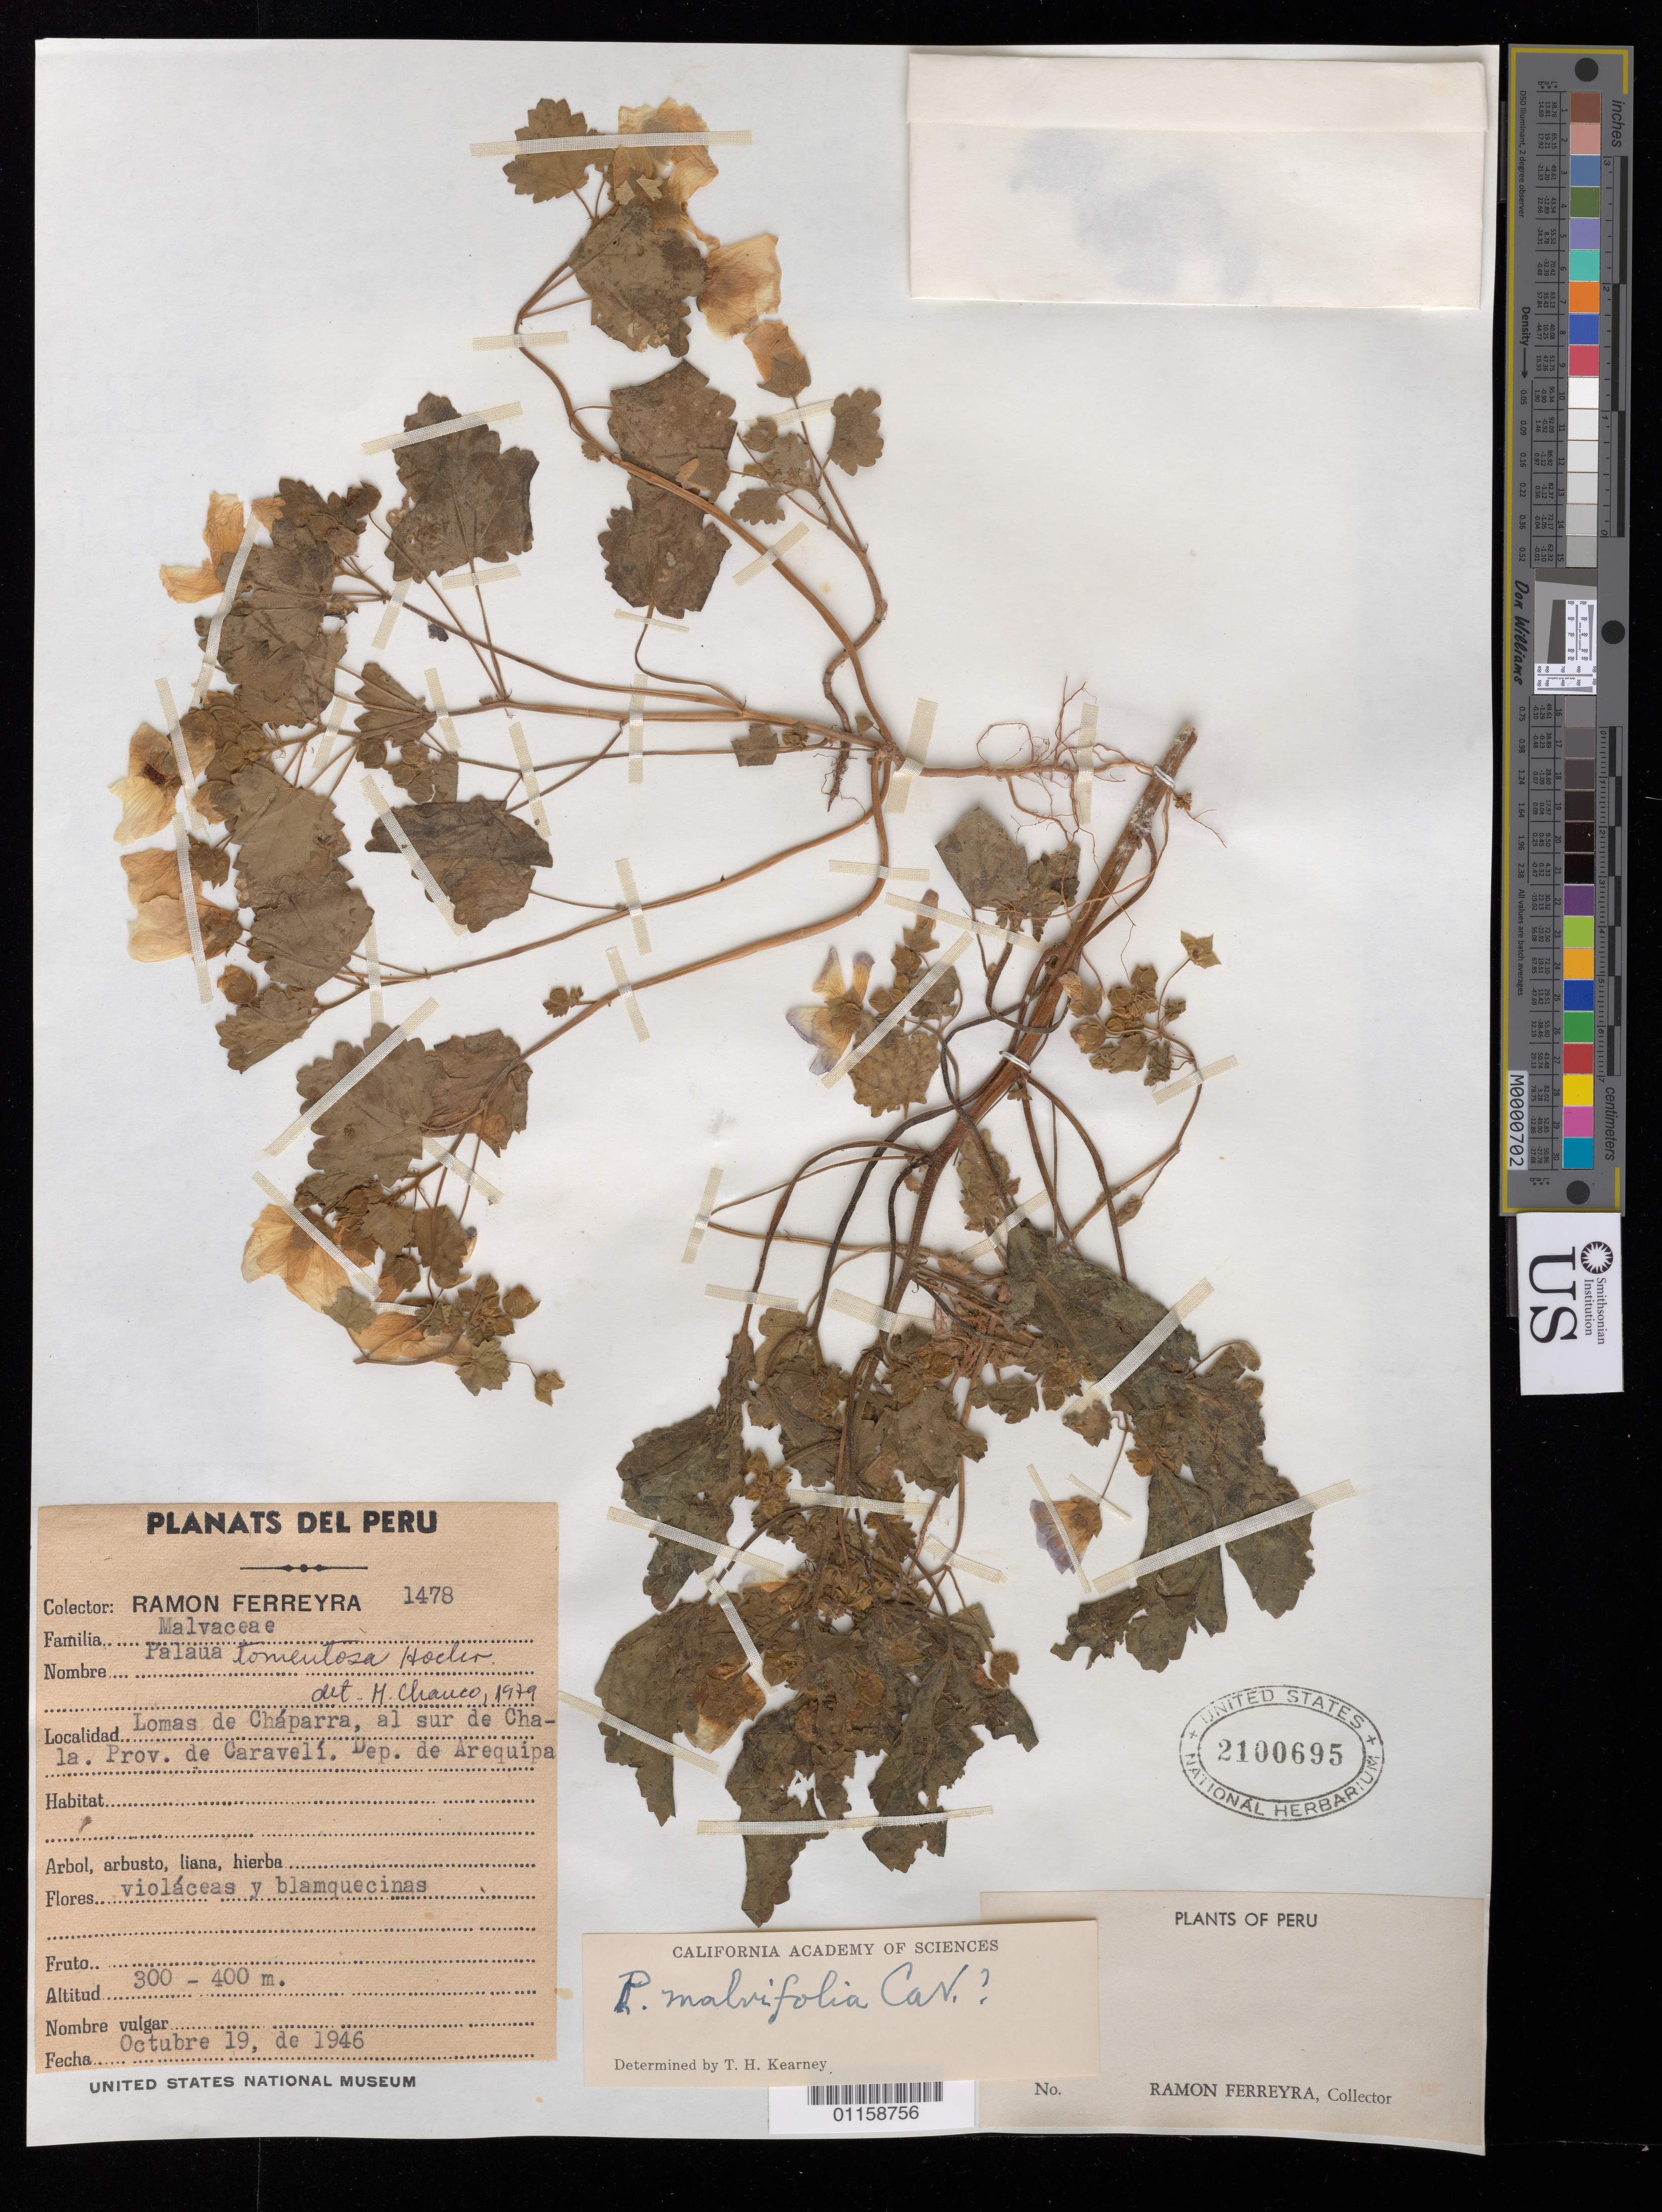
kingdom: Plantae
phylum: Tracheophyta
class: Magnoliopsida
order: Malvales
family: Malvaceae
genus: Palaua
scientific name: Palaua malvaefolia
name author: Cav.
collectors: R. A. Ferreyra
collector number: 1478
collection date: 1946-10-19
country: Peru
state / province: Arequipa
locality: Lomas de Chaparra, al sur de Chala. Prov de Caraveli.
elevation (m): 300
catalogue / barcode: US 2100695